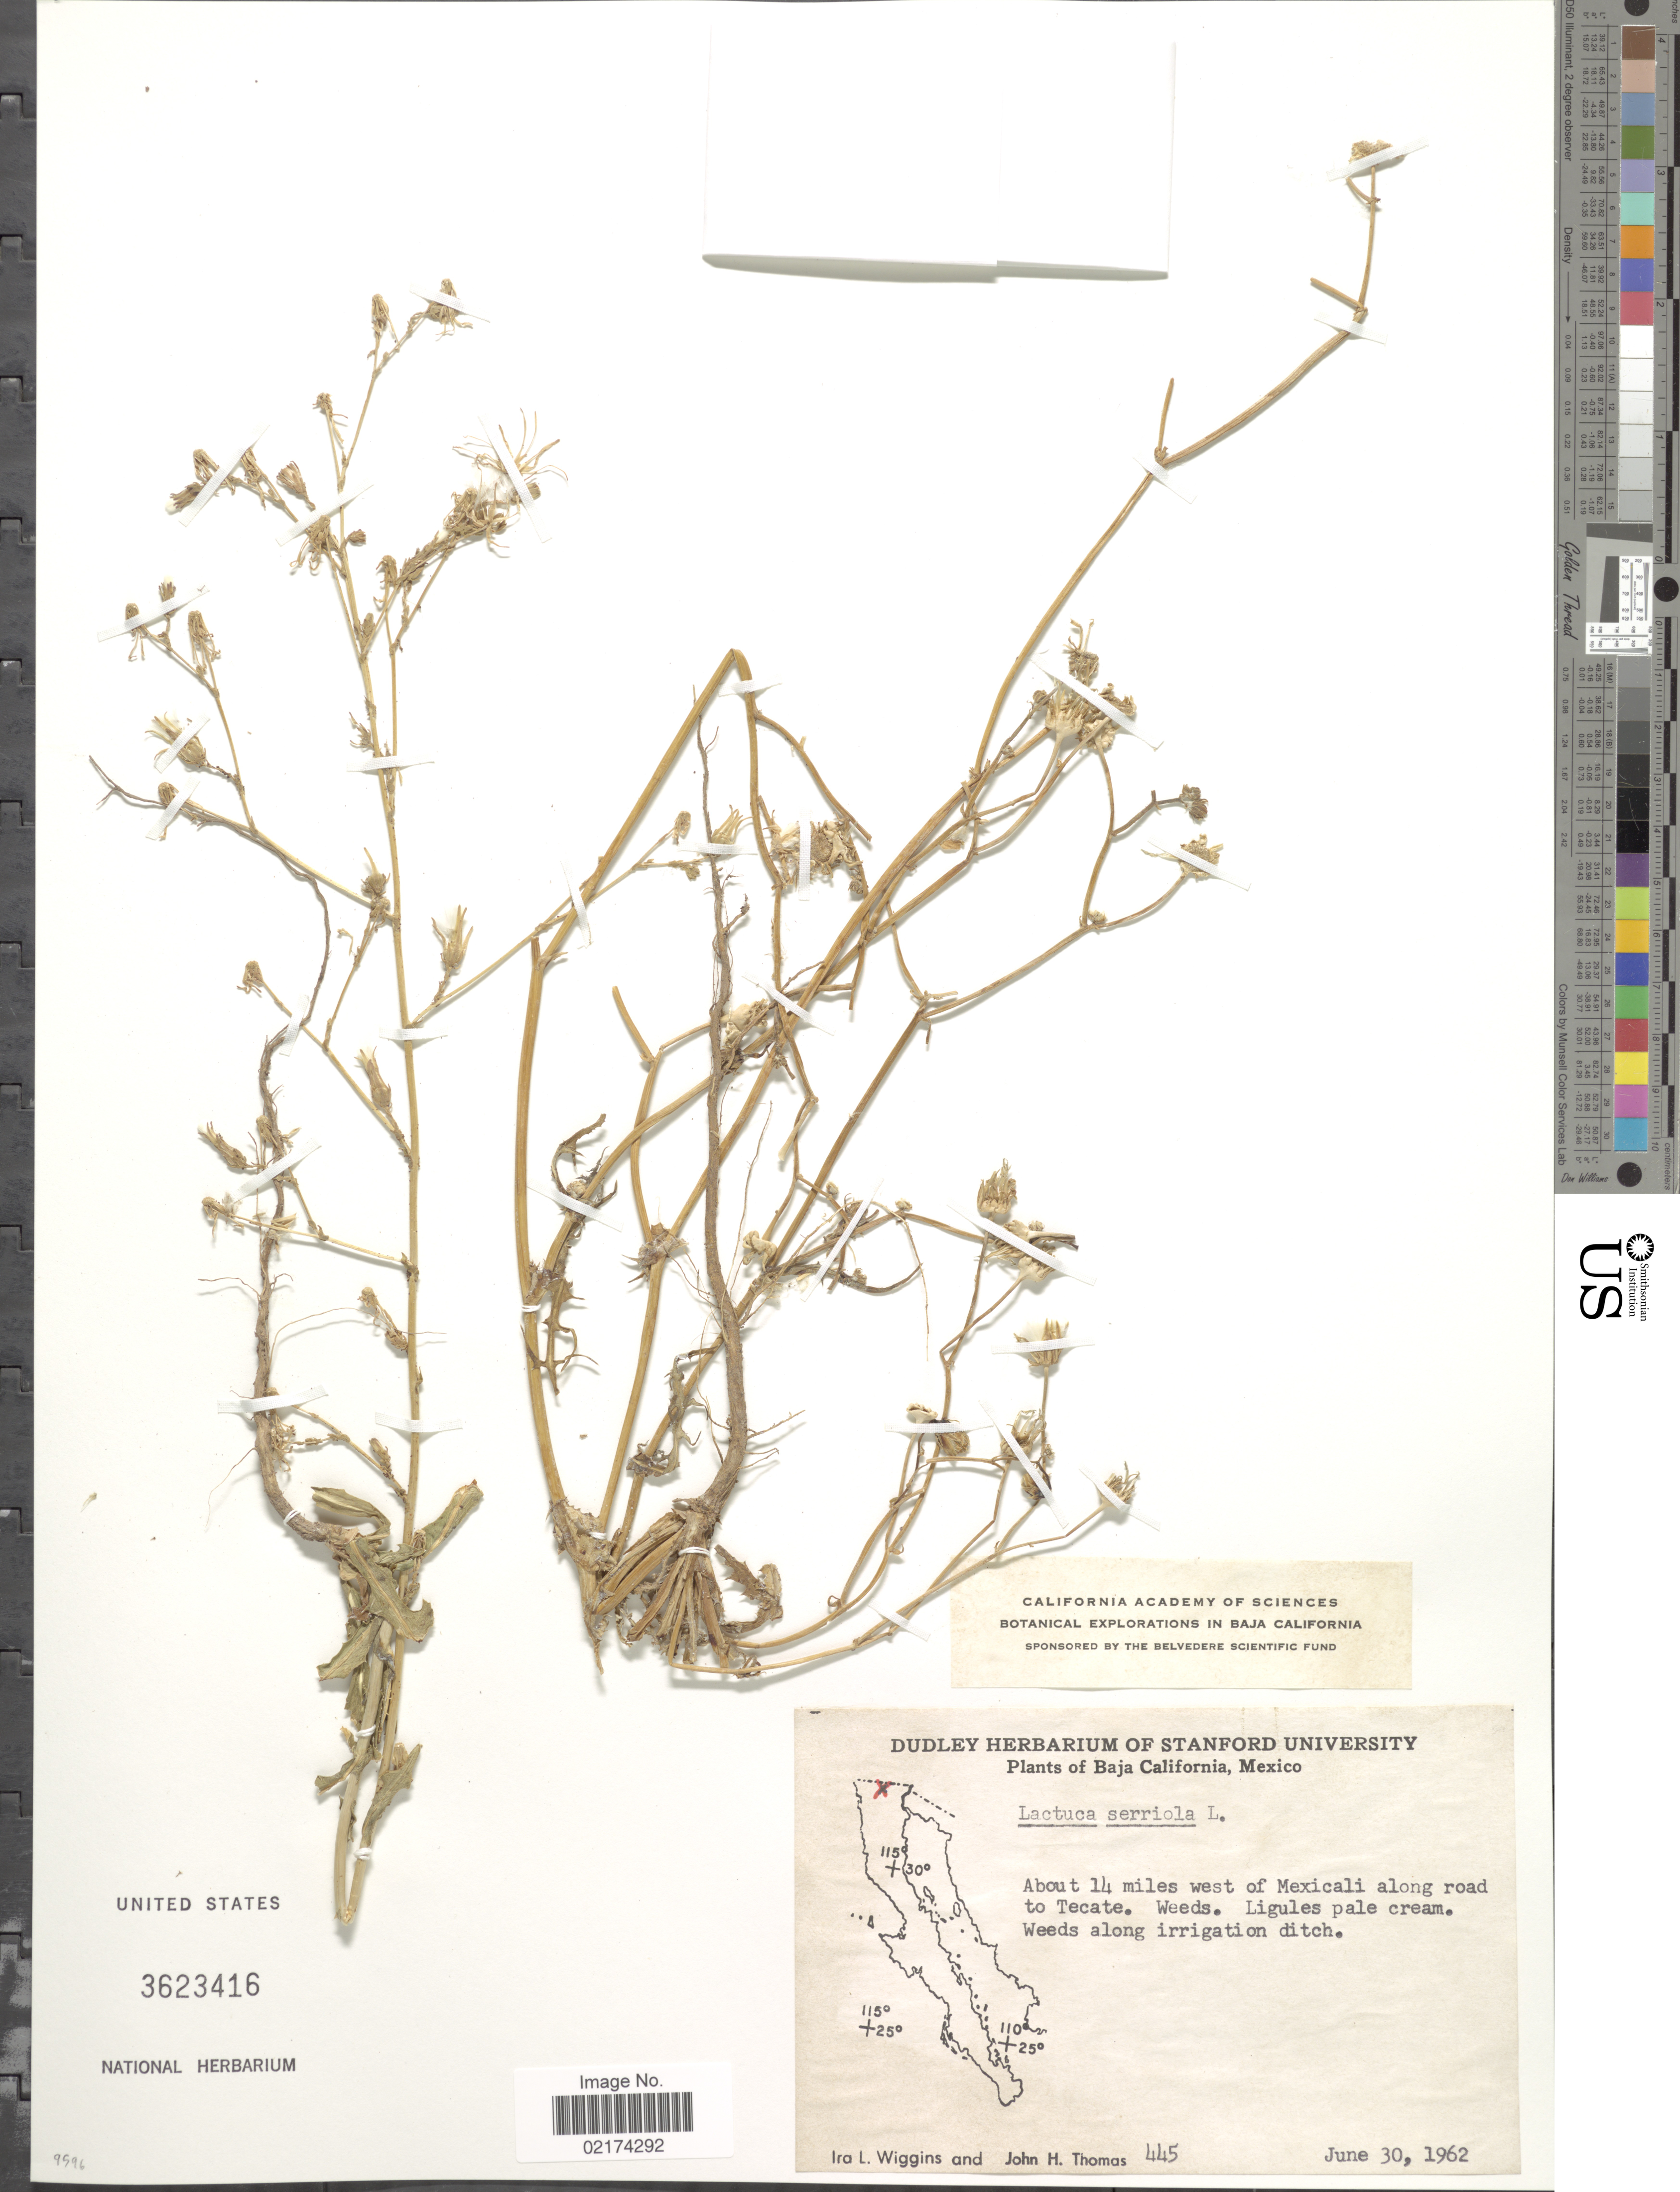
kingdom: Plantae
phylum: Tracheophyta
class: Magnoliopsida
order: Asterales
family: Asteraceae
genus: Lactuca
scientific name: Lactuca serriola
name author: L.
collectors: I. L. Wiggins & J. H. Thomas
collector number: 445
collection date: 1962-06-30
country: Mexico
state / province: Baja California Norte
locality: About 14 miles west of Mexicali along road to Tecate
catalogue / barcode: US 3623416